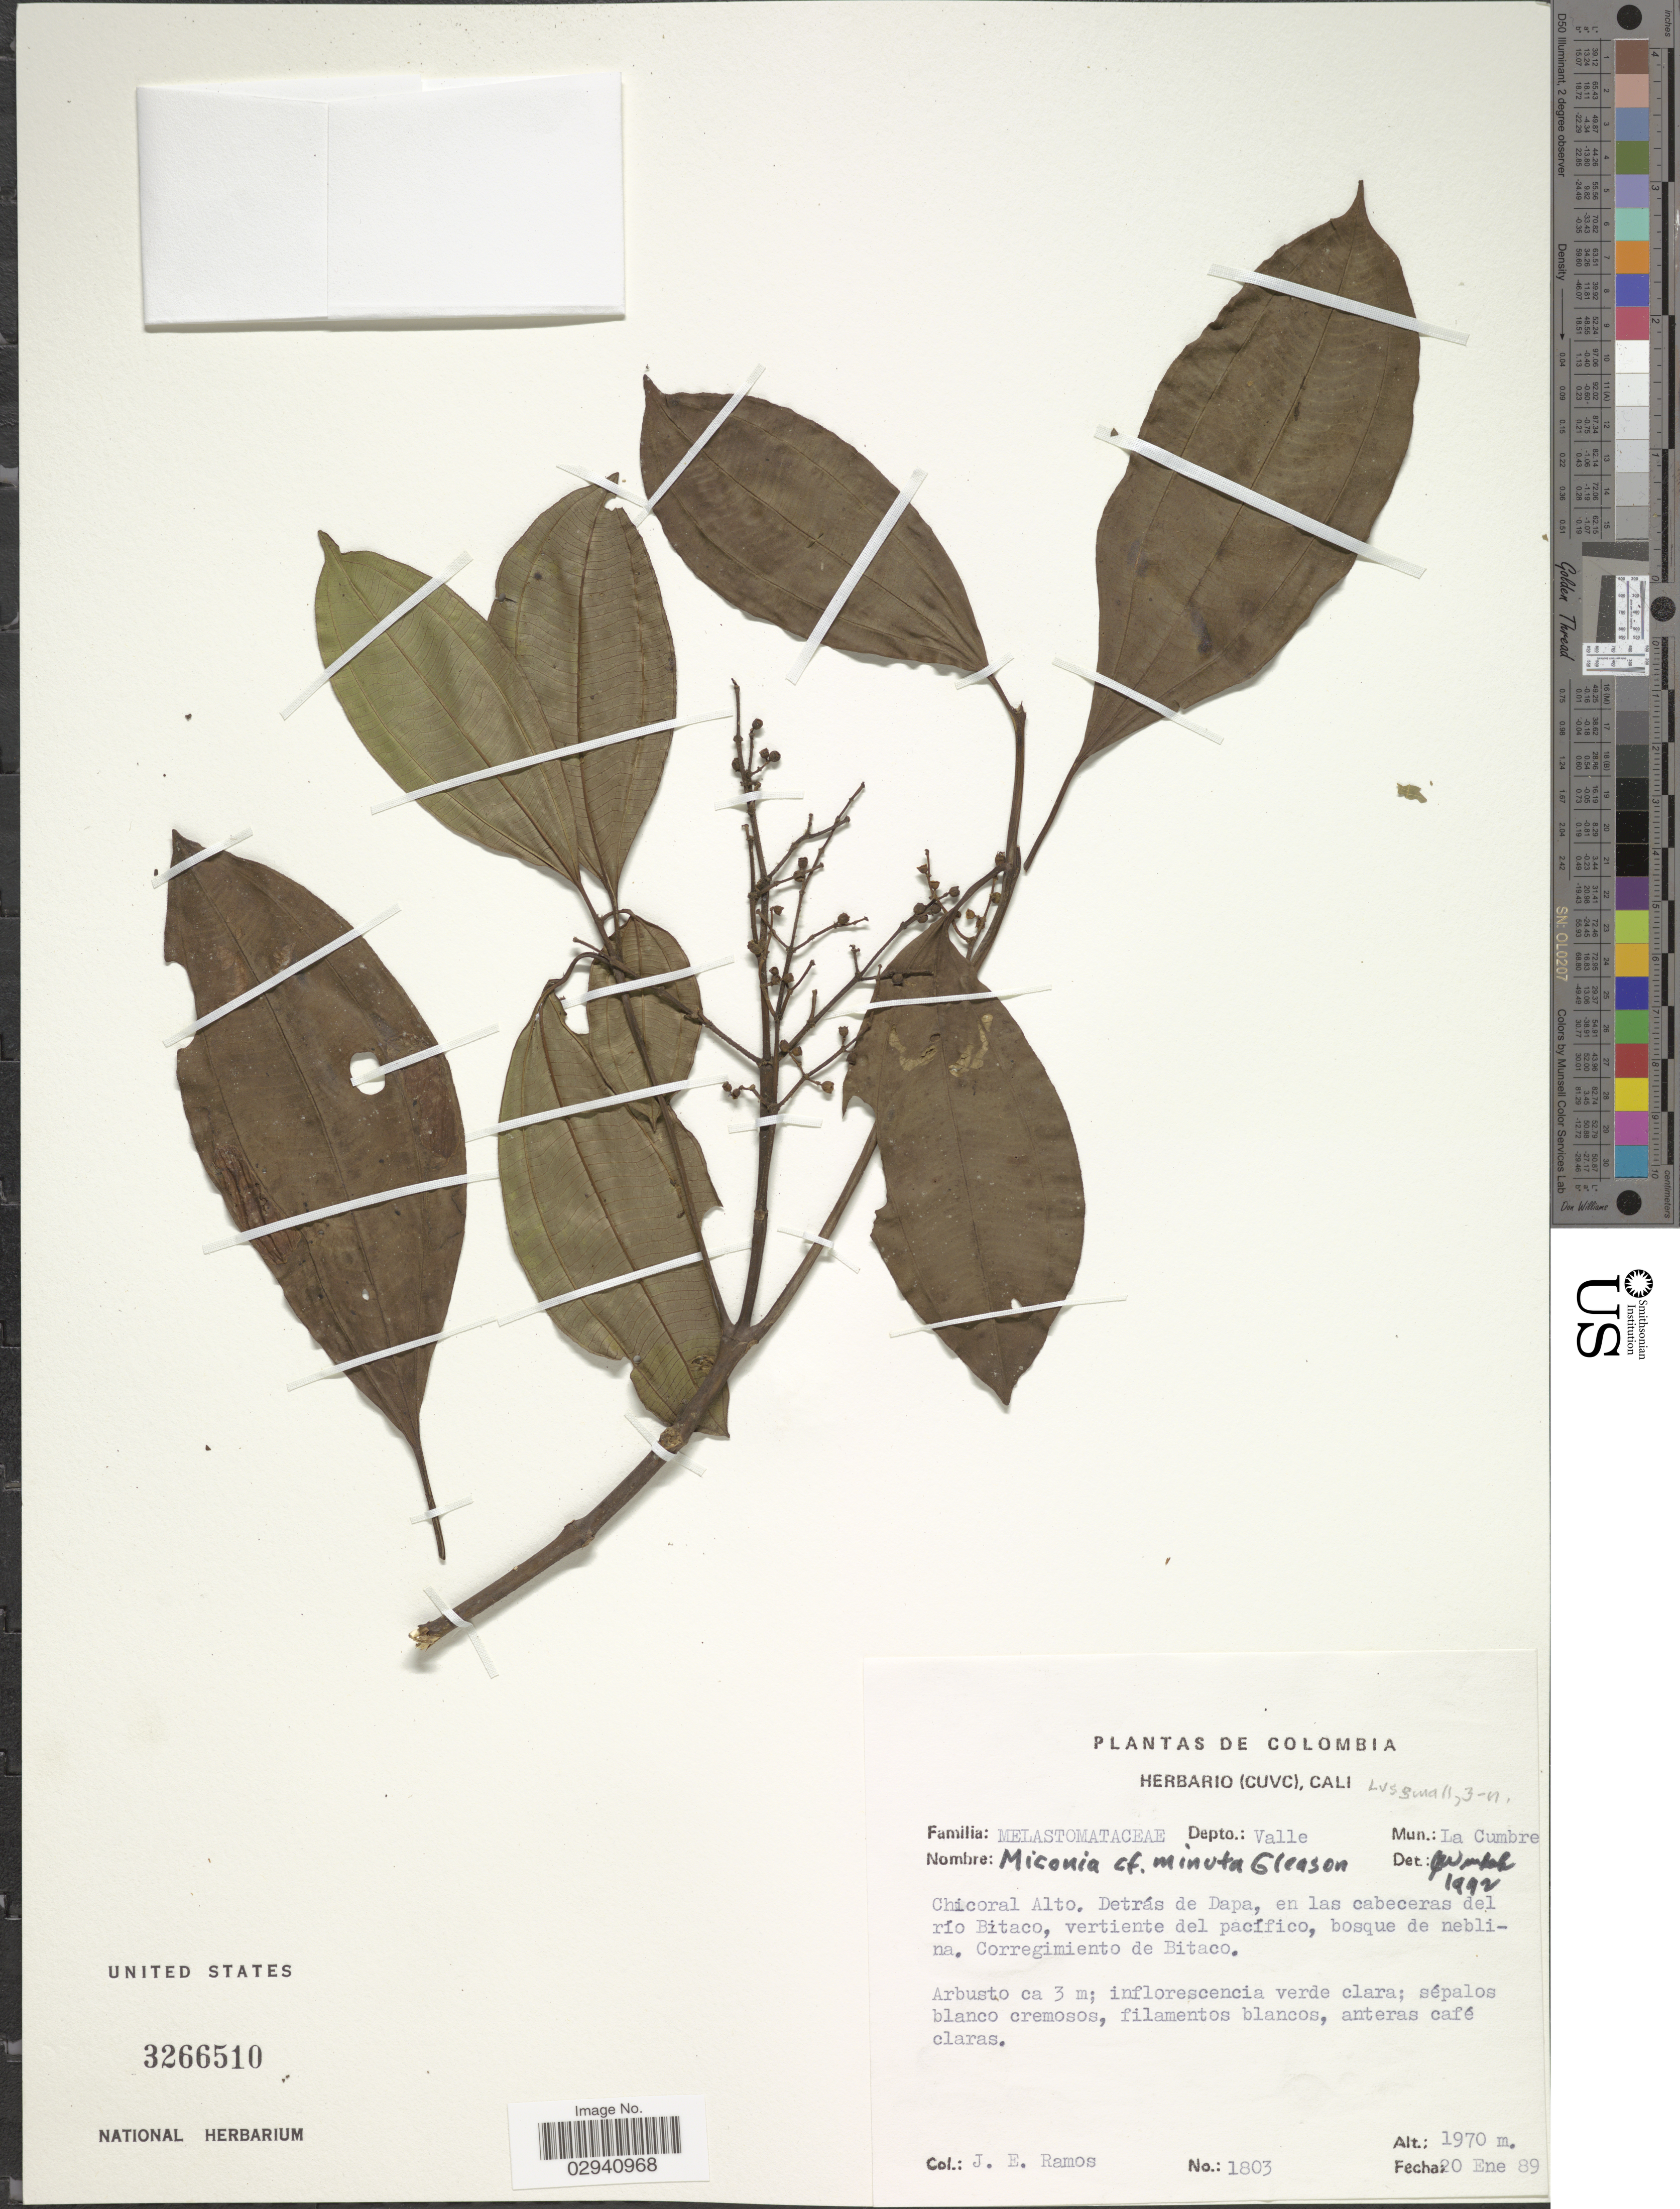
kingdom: Plantae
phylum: Tracheophyta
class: Magnoliopsida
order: Myrtales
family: Melastomataceae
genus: Miconia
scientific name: Miconia minuta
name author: Gleason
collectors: J. E. Ramos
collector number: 1803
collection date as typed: Transcribed d/m/y: 20/1/89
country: Colombia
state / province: Valle del Cauca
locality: Depto.: Valle. Mun.: La Cumbre. Chicoral Alto. Detrás de Dapa, en las cabeceras del río Bitaco, vertiente del pacífico, bosque de neblina. Corregimiento de Bitaco.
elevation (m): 1970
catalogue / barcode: US 3266510